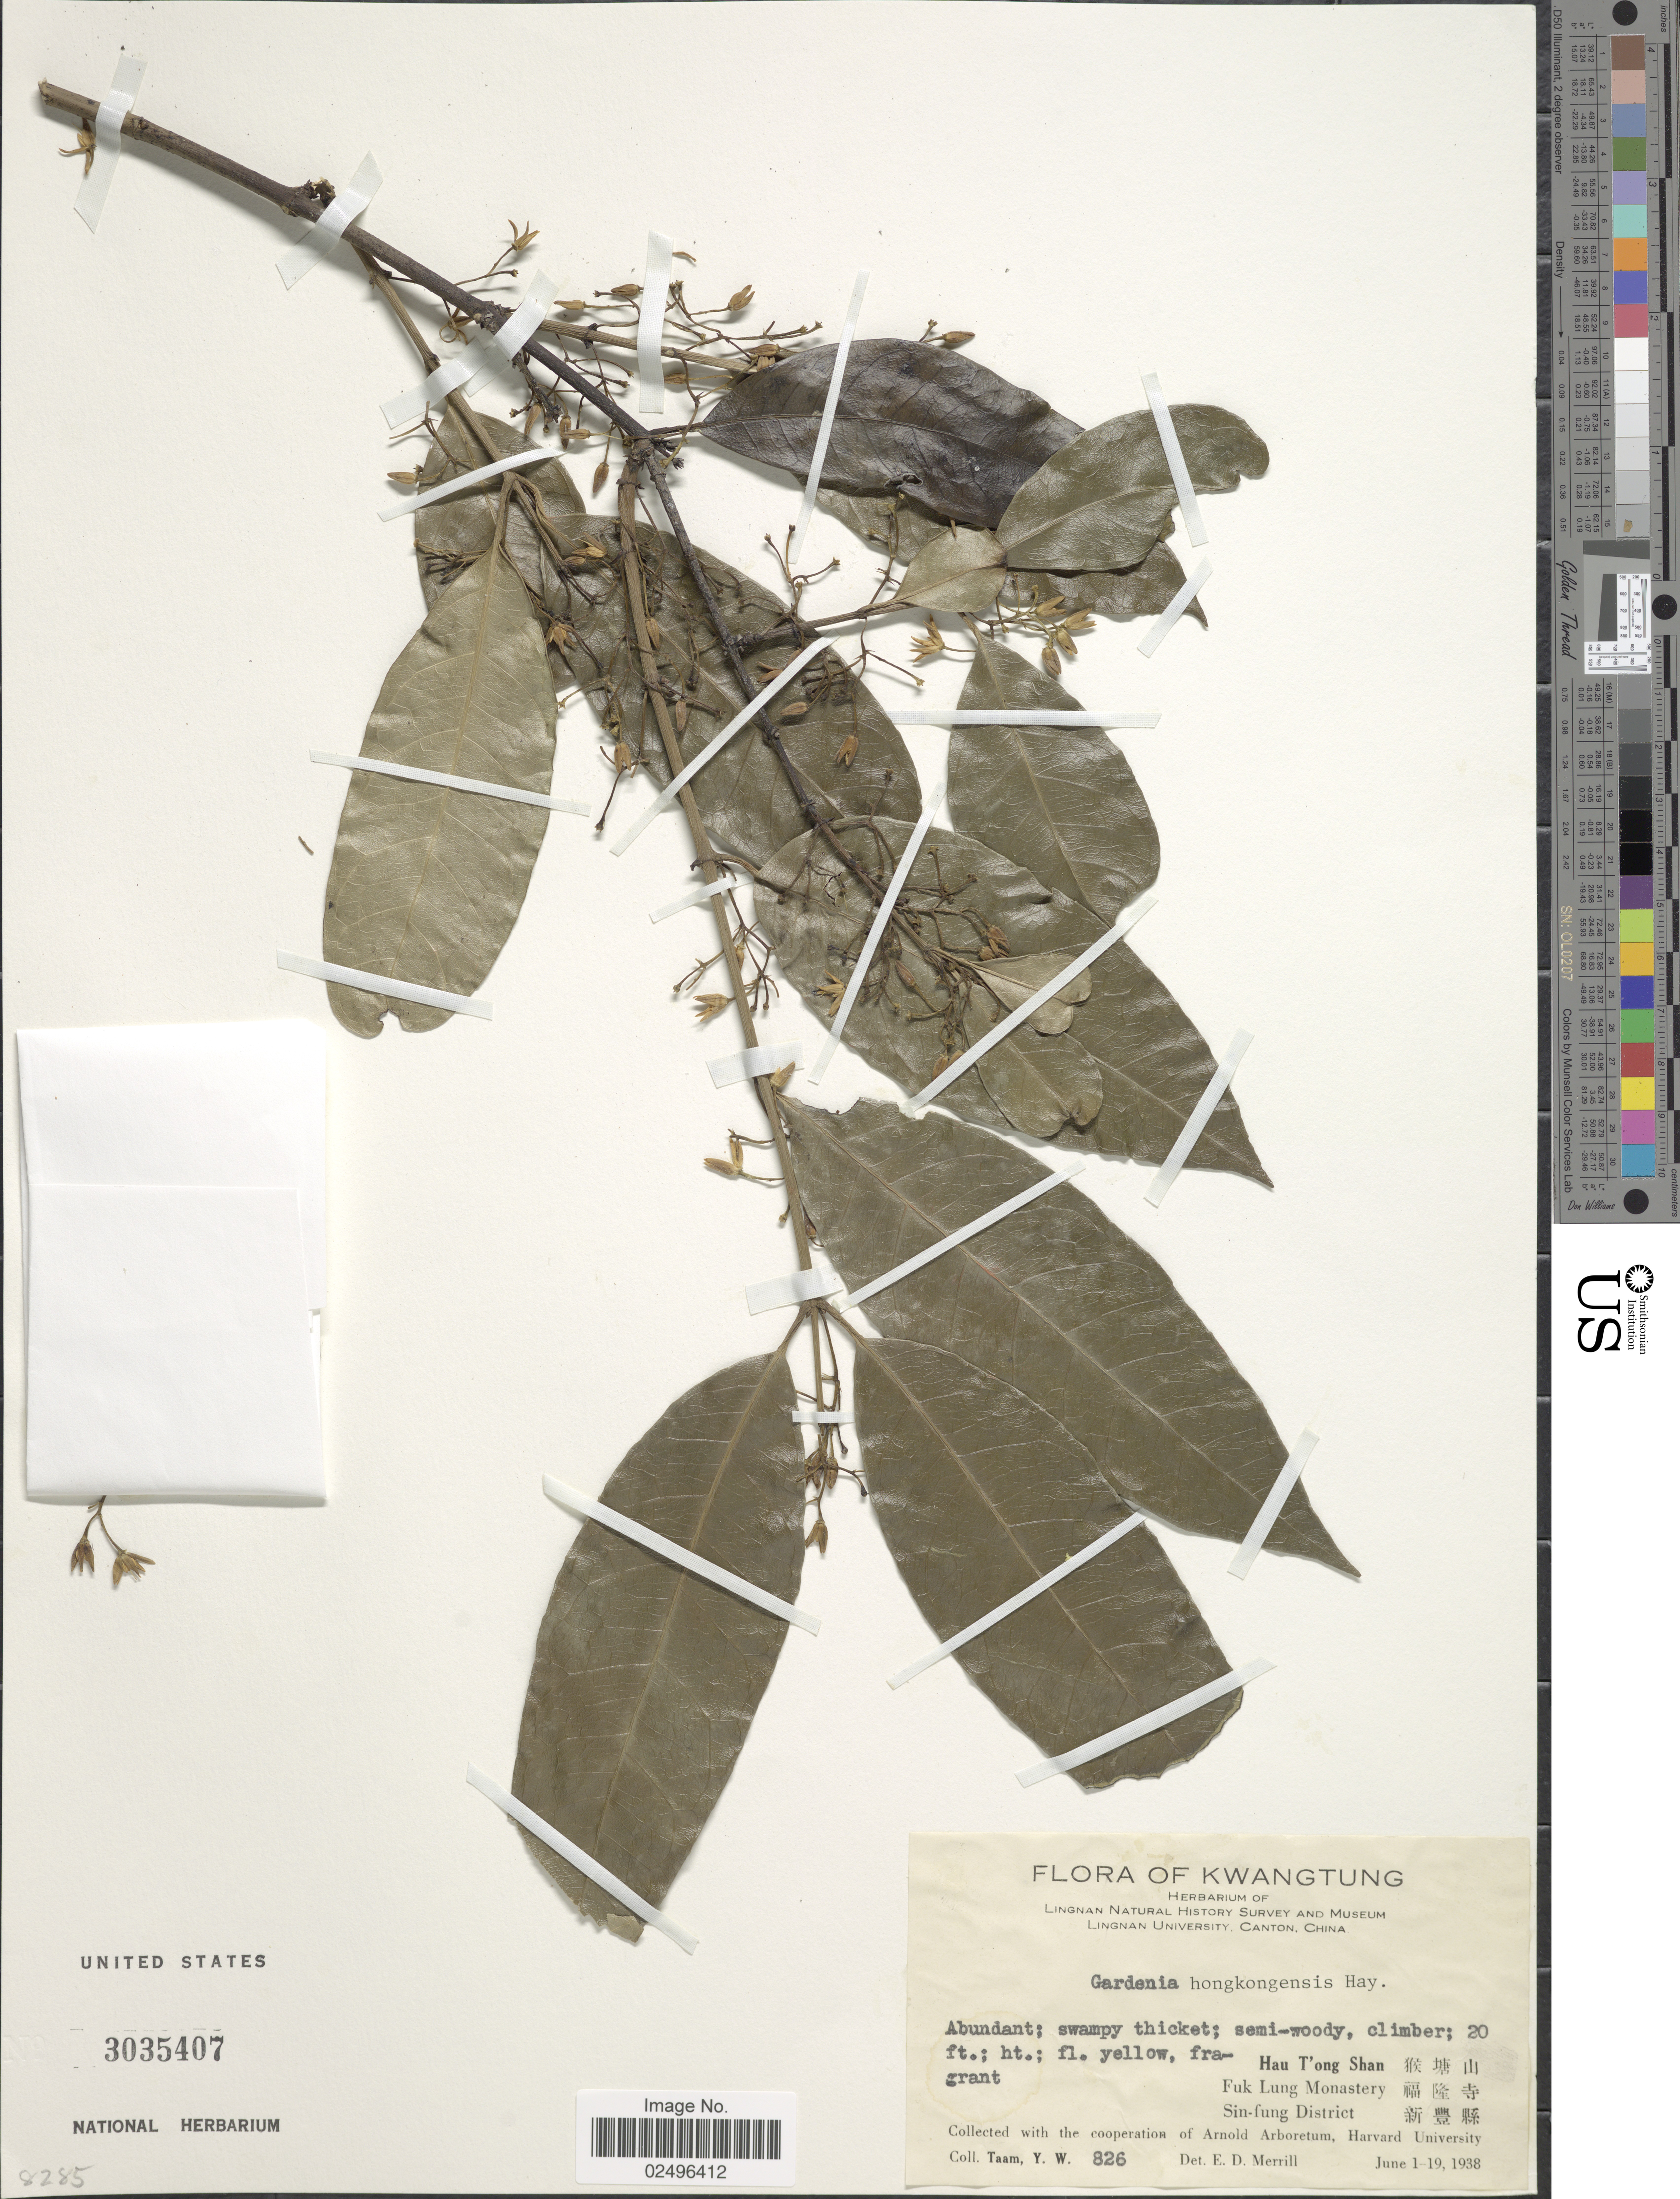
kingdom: Plantae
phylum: Tracheophyta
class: Magnoliopsida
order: Gentianales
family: Rubiaceae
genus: Gardenia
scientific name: Gardenia hongkongensis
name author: Hayata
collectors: Y. W. Taam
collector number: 826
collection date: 1938-06-01/1938-06-19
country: China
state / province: Guangdong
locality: Kwangtung, Hau T' ong Shan, Fuk Lung Monastery, Sin-fun District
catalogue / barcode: US 3035407